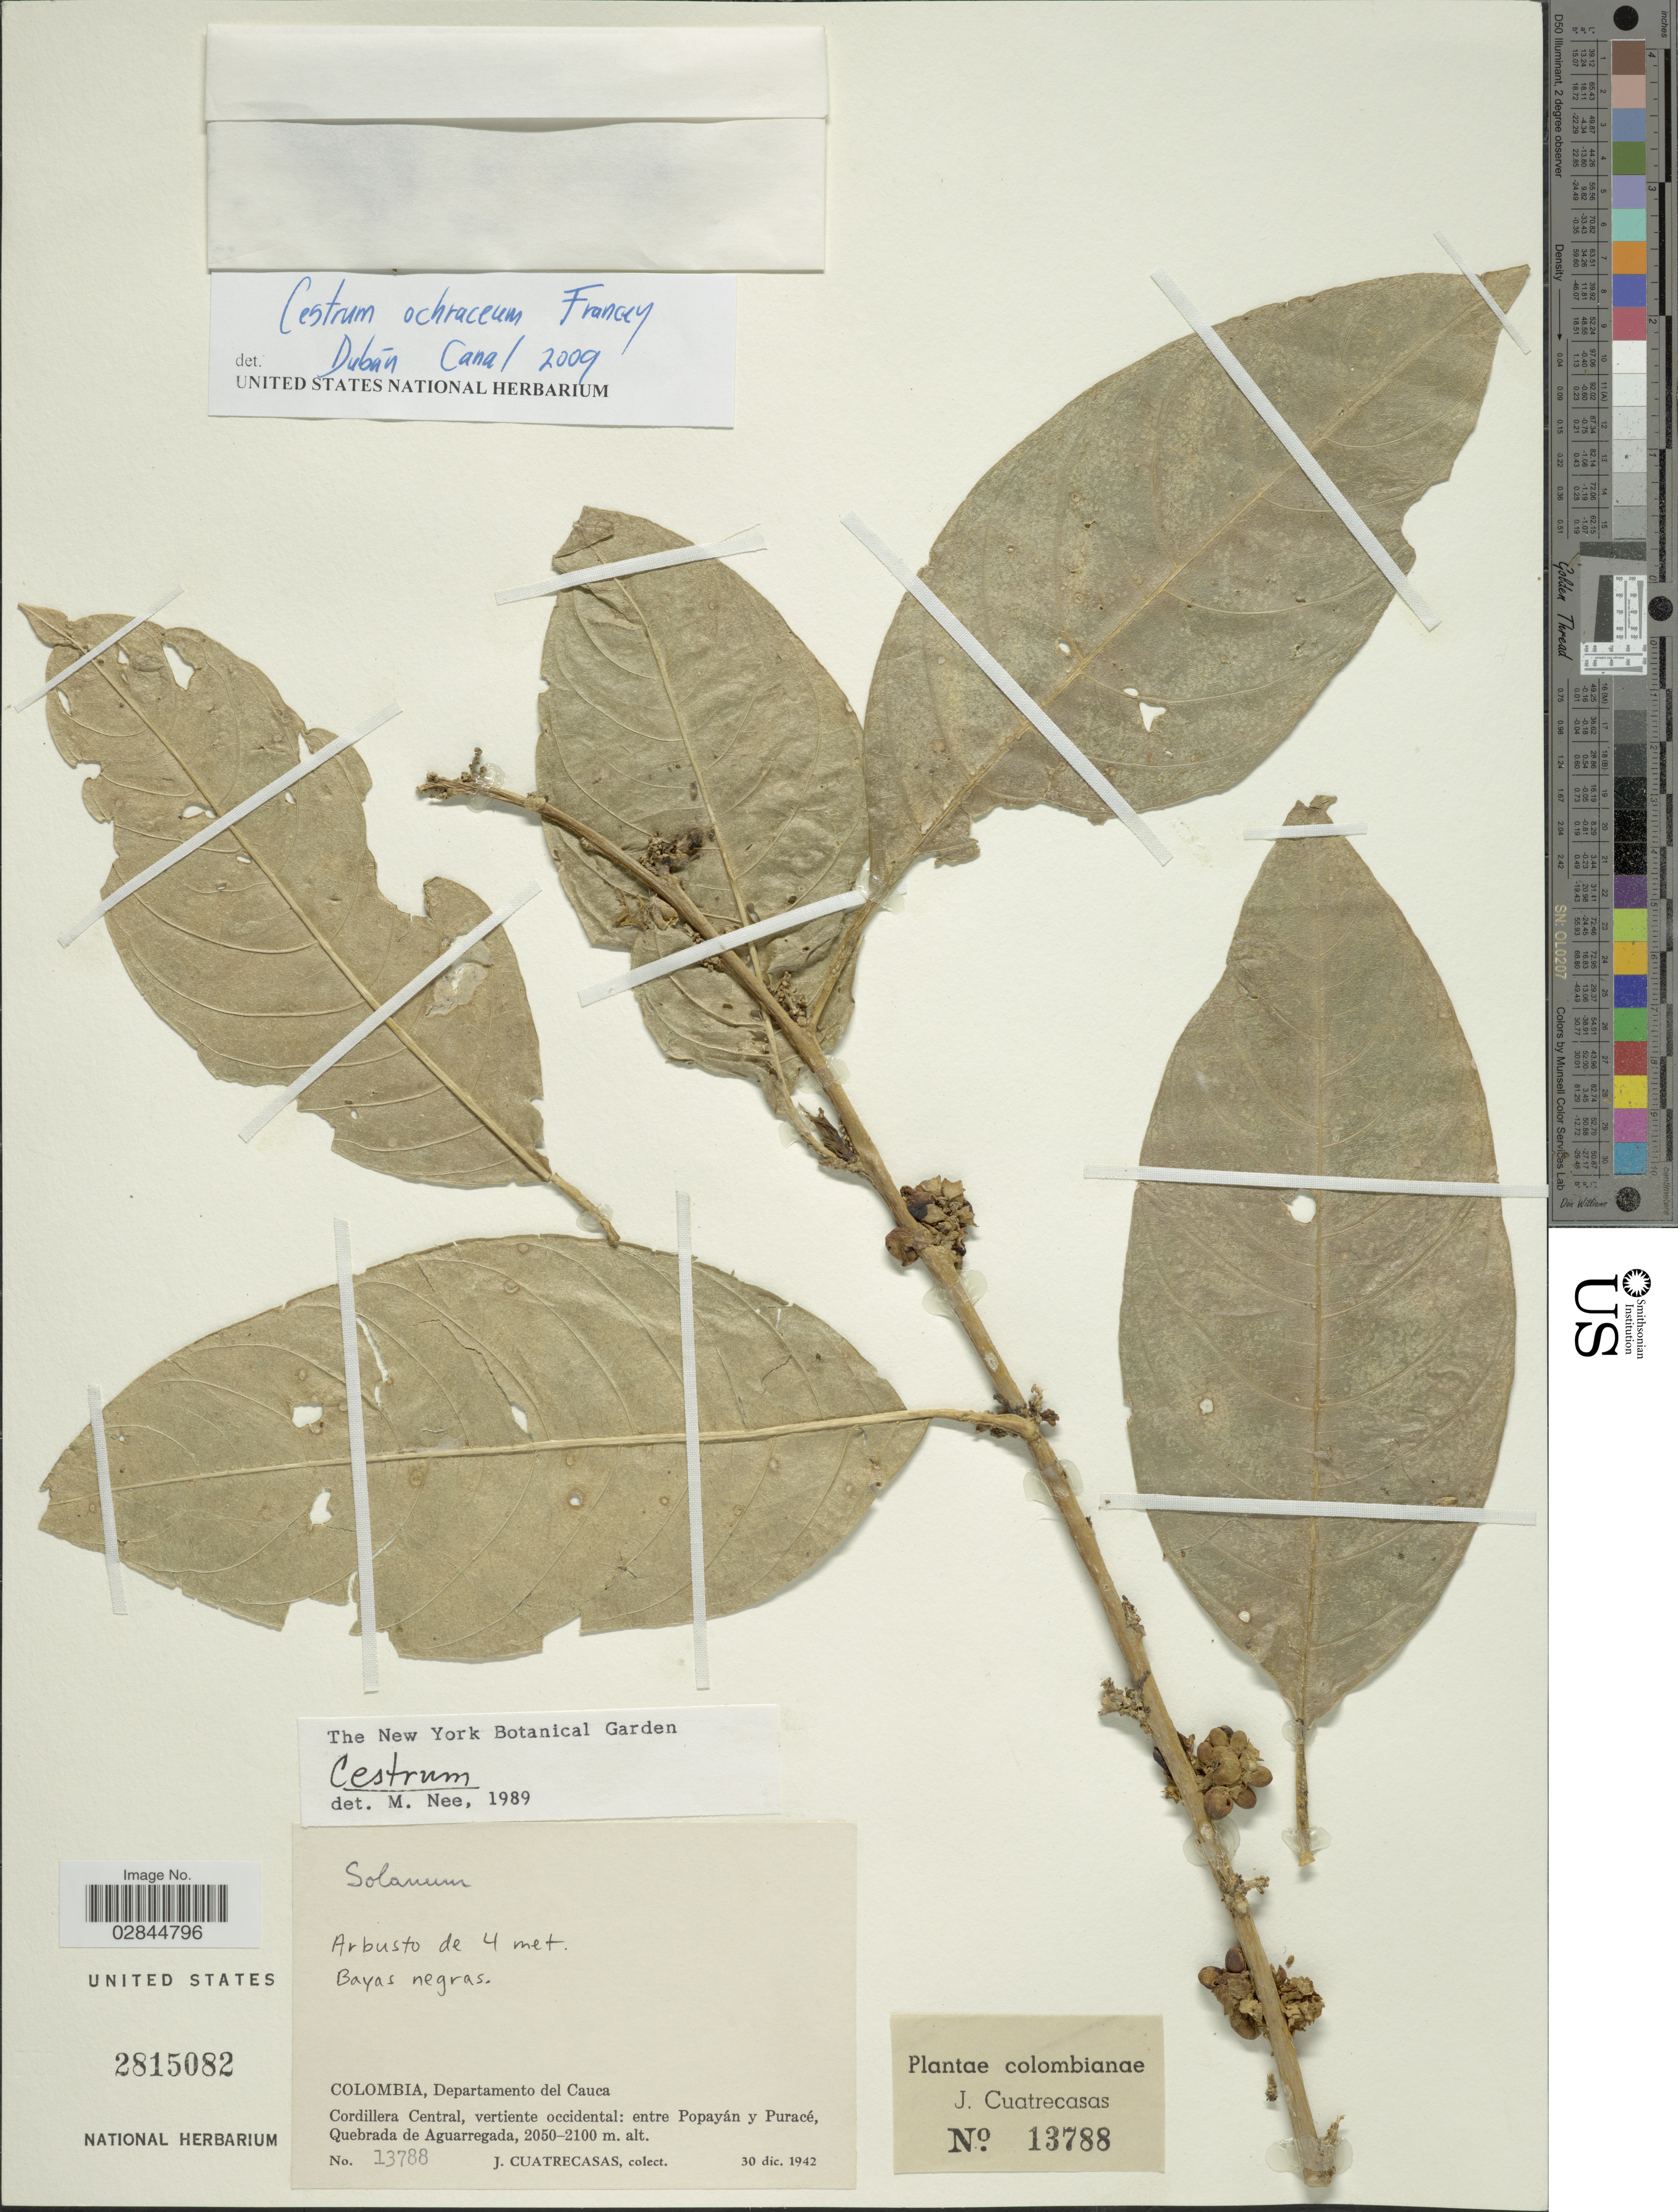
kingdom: Plantae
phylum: Tracheophyta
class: Magnoliopsida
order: Solanales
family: Solanaceae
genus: Cestrum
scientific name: Cestrum ochraceum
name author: Francey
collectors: J. Cuatrecasas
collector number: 13788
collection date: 1942-12-30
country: Colombia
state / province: Cauca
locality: Departamento del Cauca. Cordillera Central, vertiente occidental: entre Popáyan y Puracé, Quebrada de Aguarregada.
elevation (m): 2050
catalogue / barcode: US 2815082